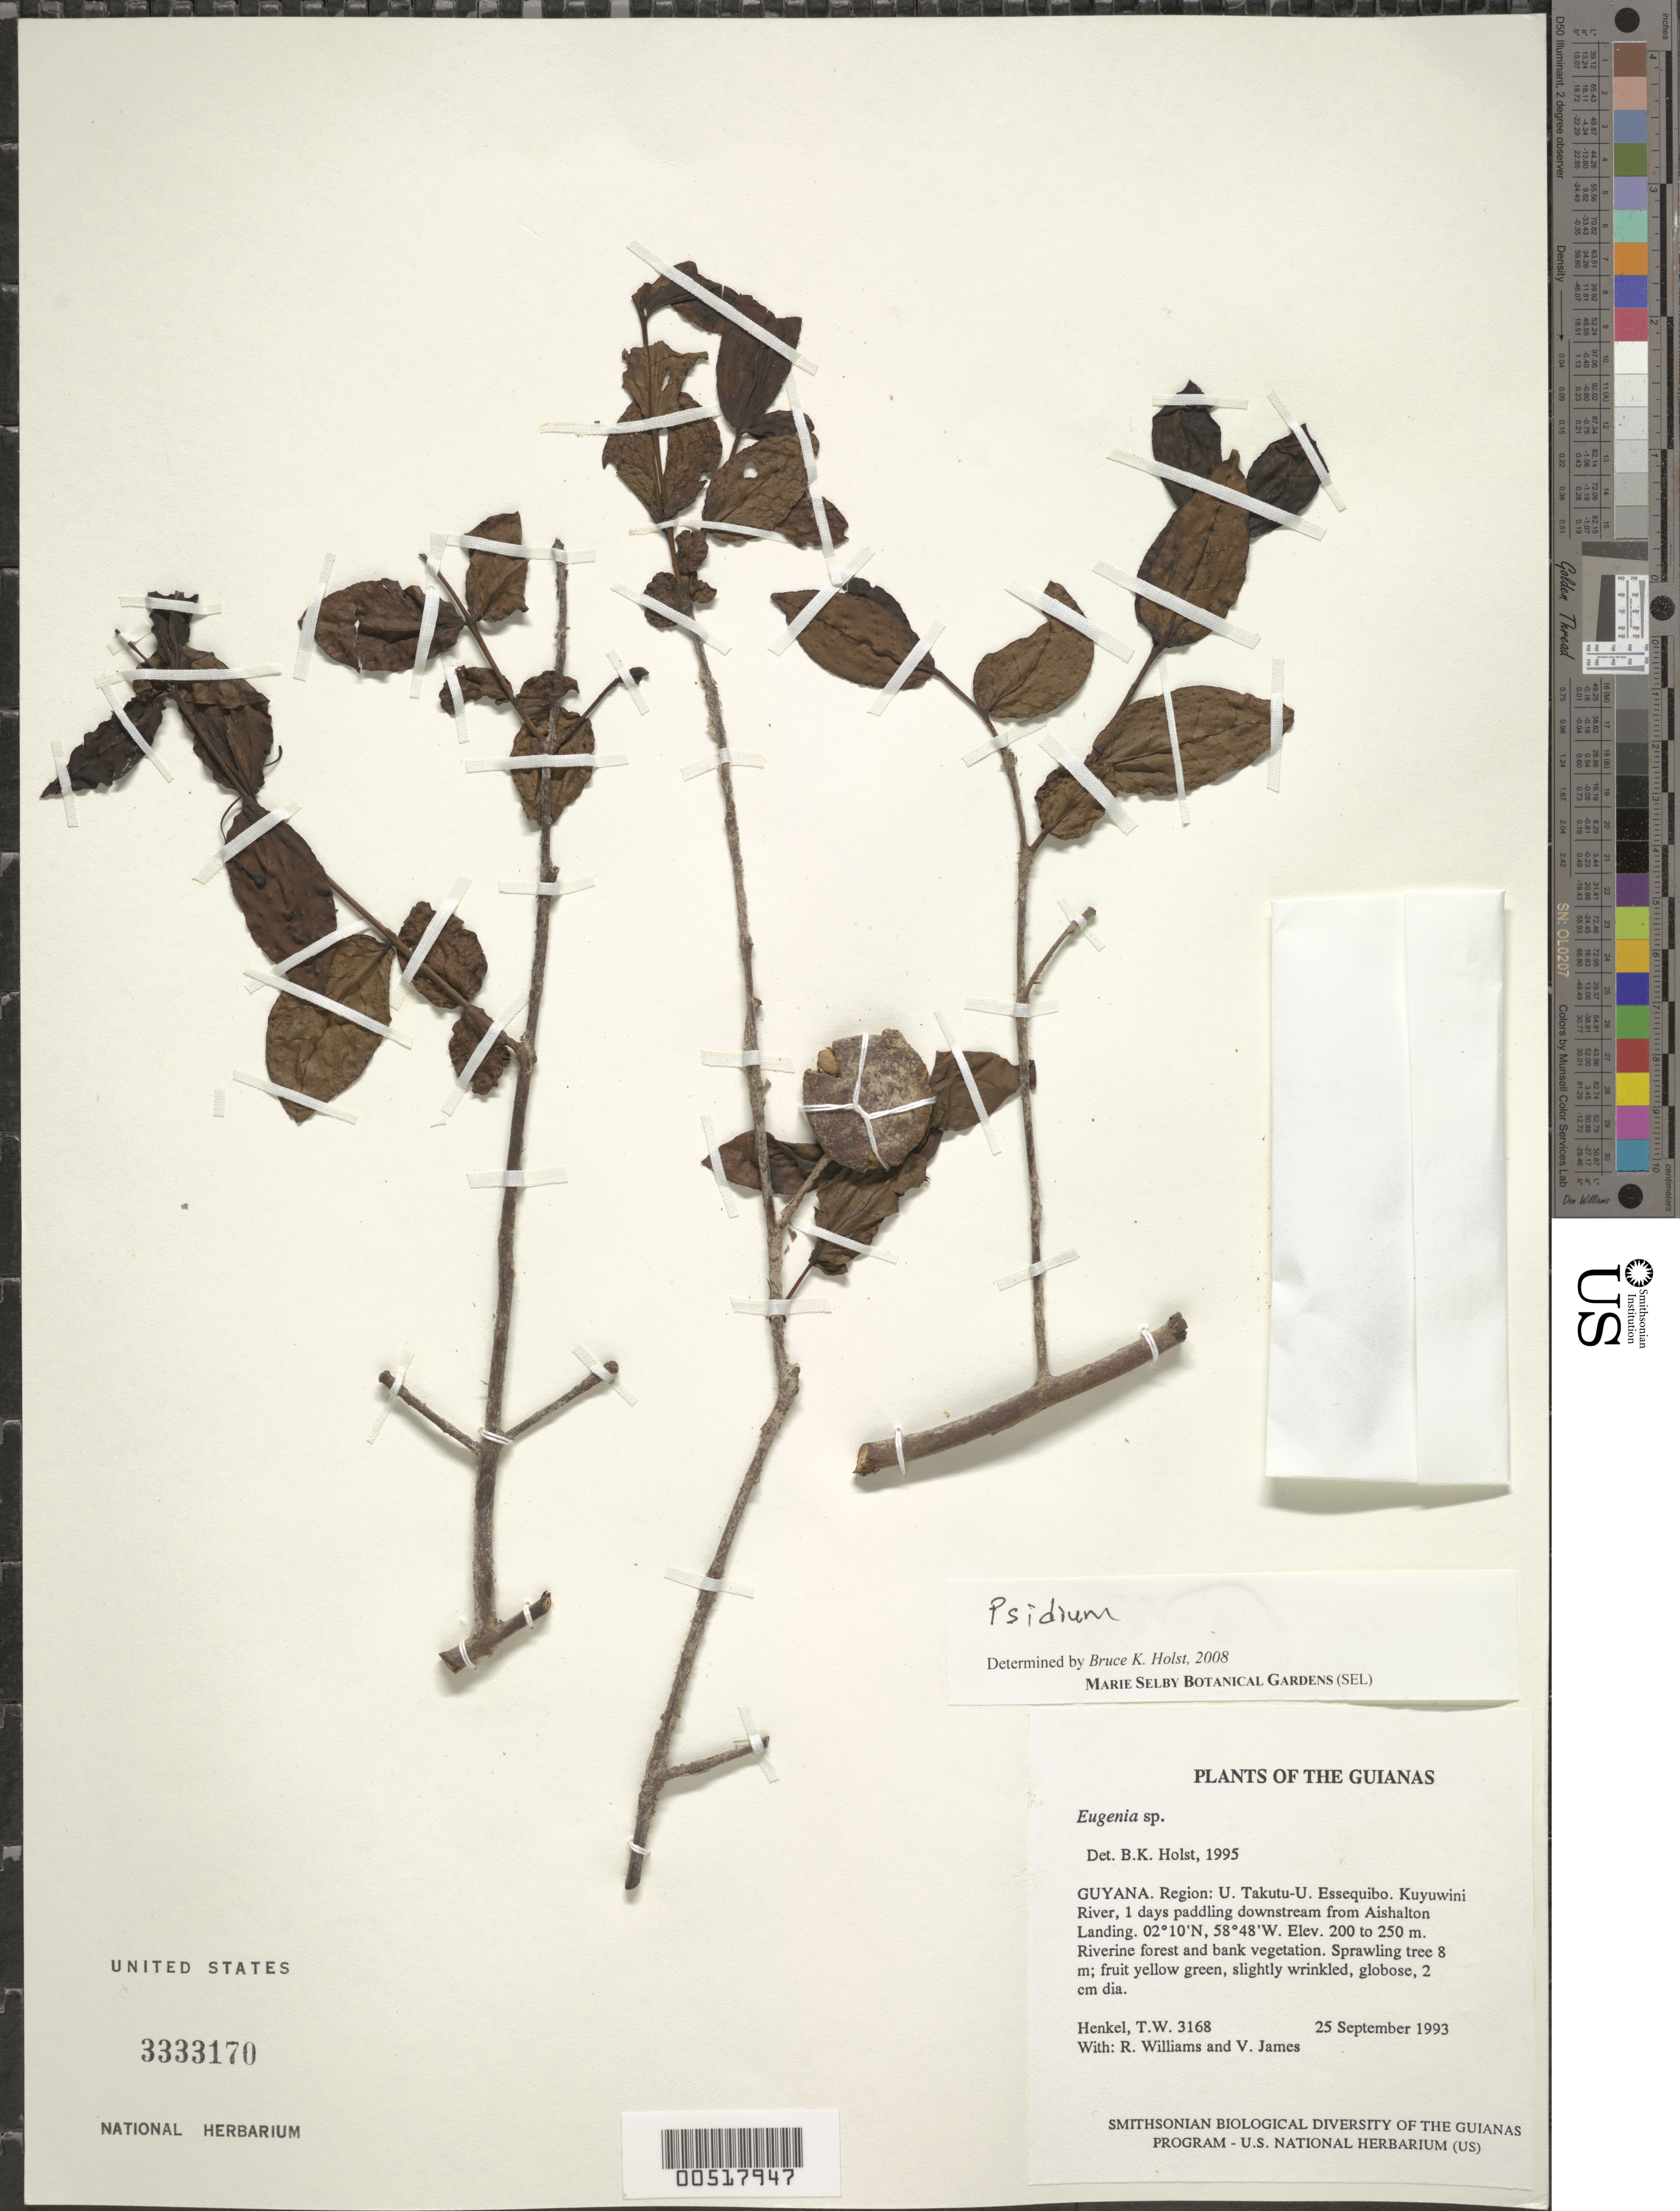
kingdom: Plantae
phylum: Tracheophyta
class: Magnoliopsida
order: Myrtales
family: Myrtaceae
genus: Psidium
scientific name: Psidium sp.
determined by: Holst, Bruce K.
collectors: T. Henkel, R. Williams & V. James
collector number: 3168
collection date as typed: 25 September 1993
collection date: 1993-09-25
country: Guyana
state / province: U. Takutu-U. Essequibo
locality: Kuyuwini River, 1 days paddling downstream from Aishalton Landing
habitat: Riverine forest and bank vegetation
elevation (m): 200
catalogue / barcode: US 3333170